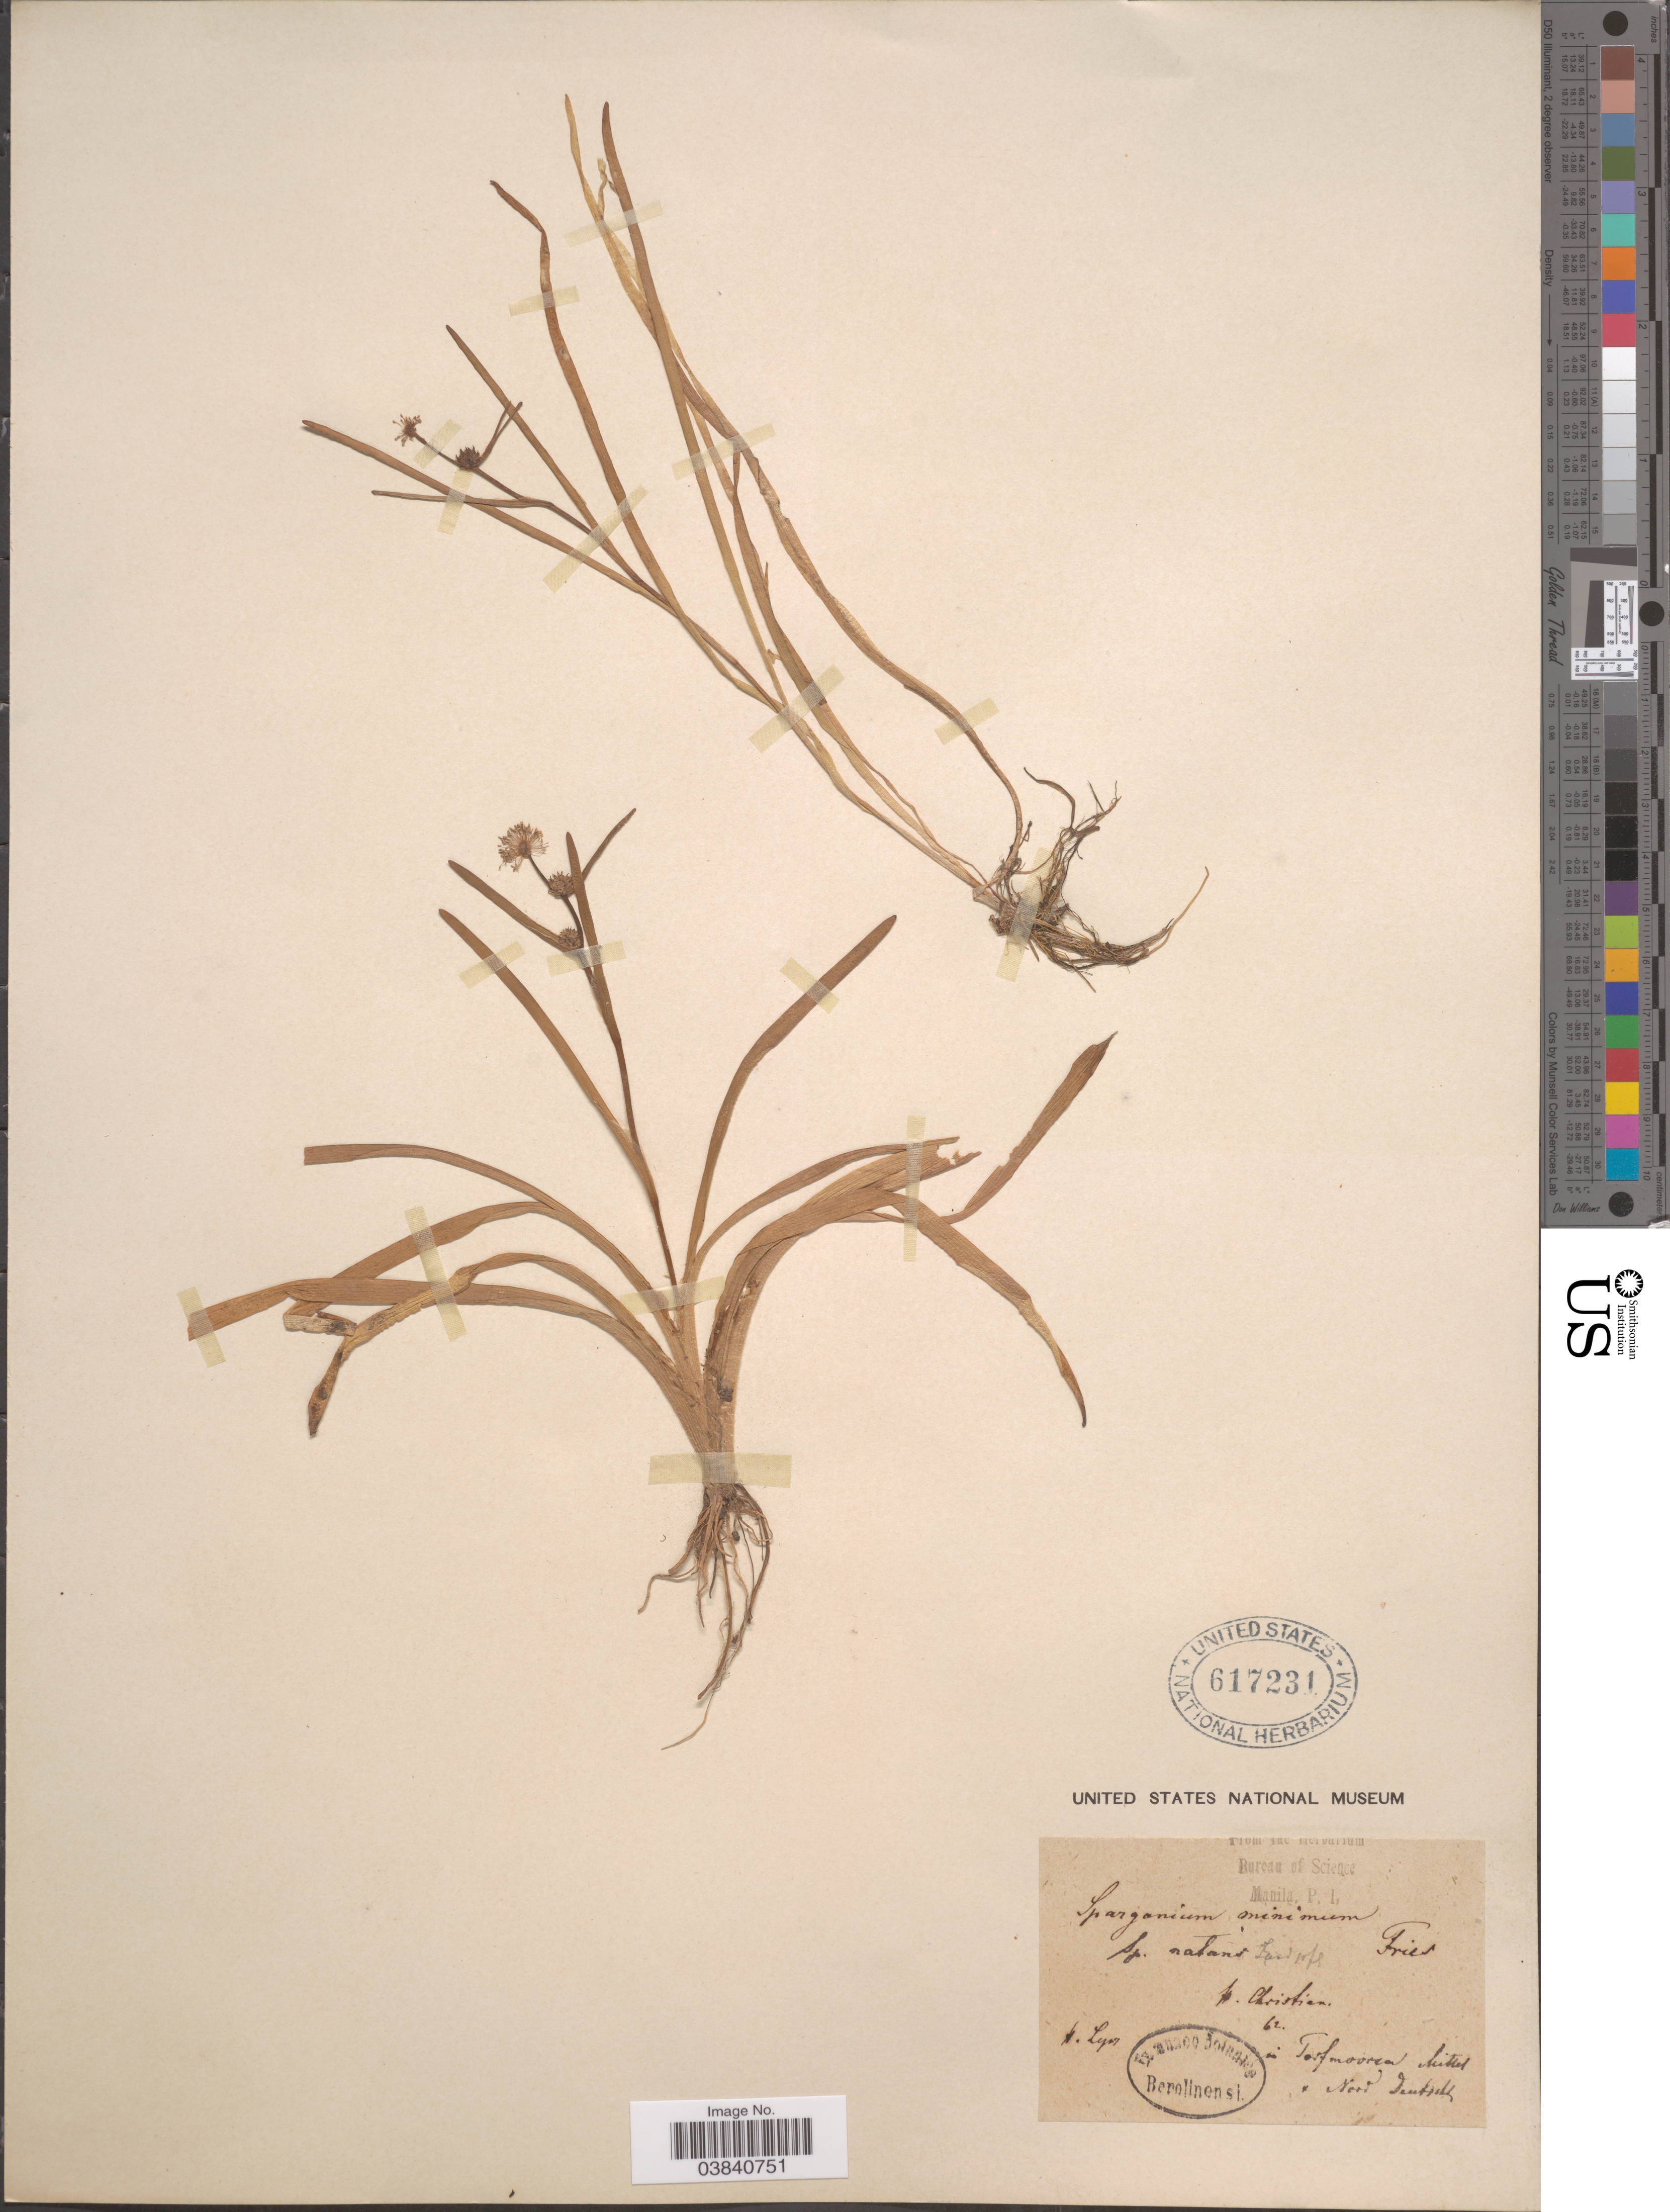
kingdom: Plantae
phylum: Tracheophyta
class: Liliopsida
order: Poales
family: Typhaceae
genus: Sparganium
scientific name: Sparganium minimum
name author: Wallr.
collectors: ex herb. Bureau of Science Manila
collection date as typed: Transcribed d/m/y: //62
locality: In Torfmooren [illegible text] Nord [illegible text].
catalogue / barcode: US 617231